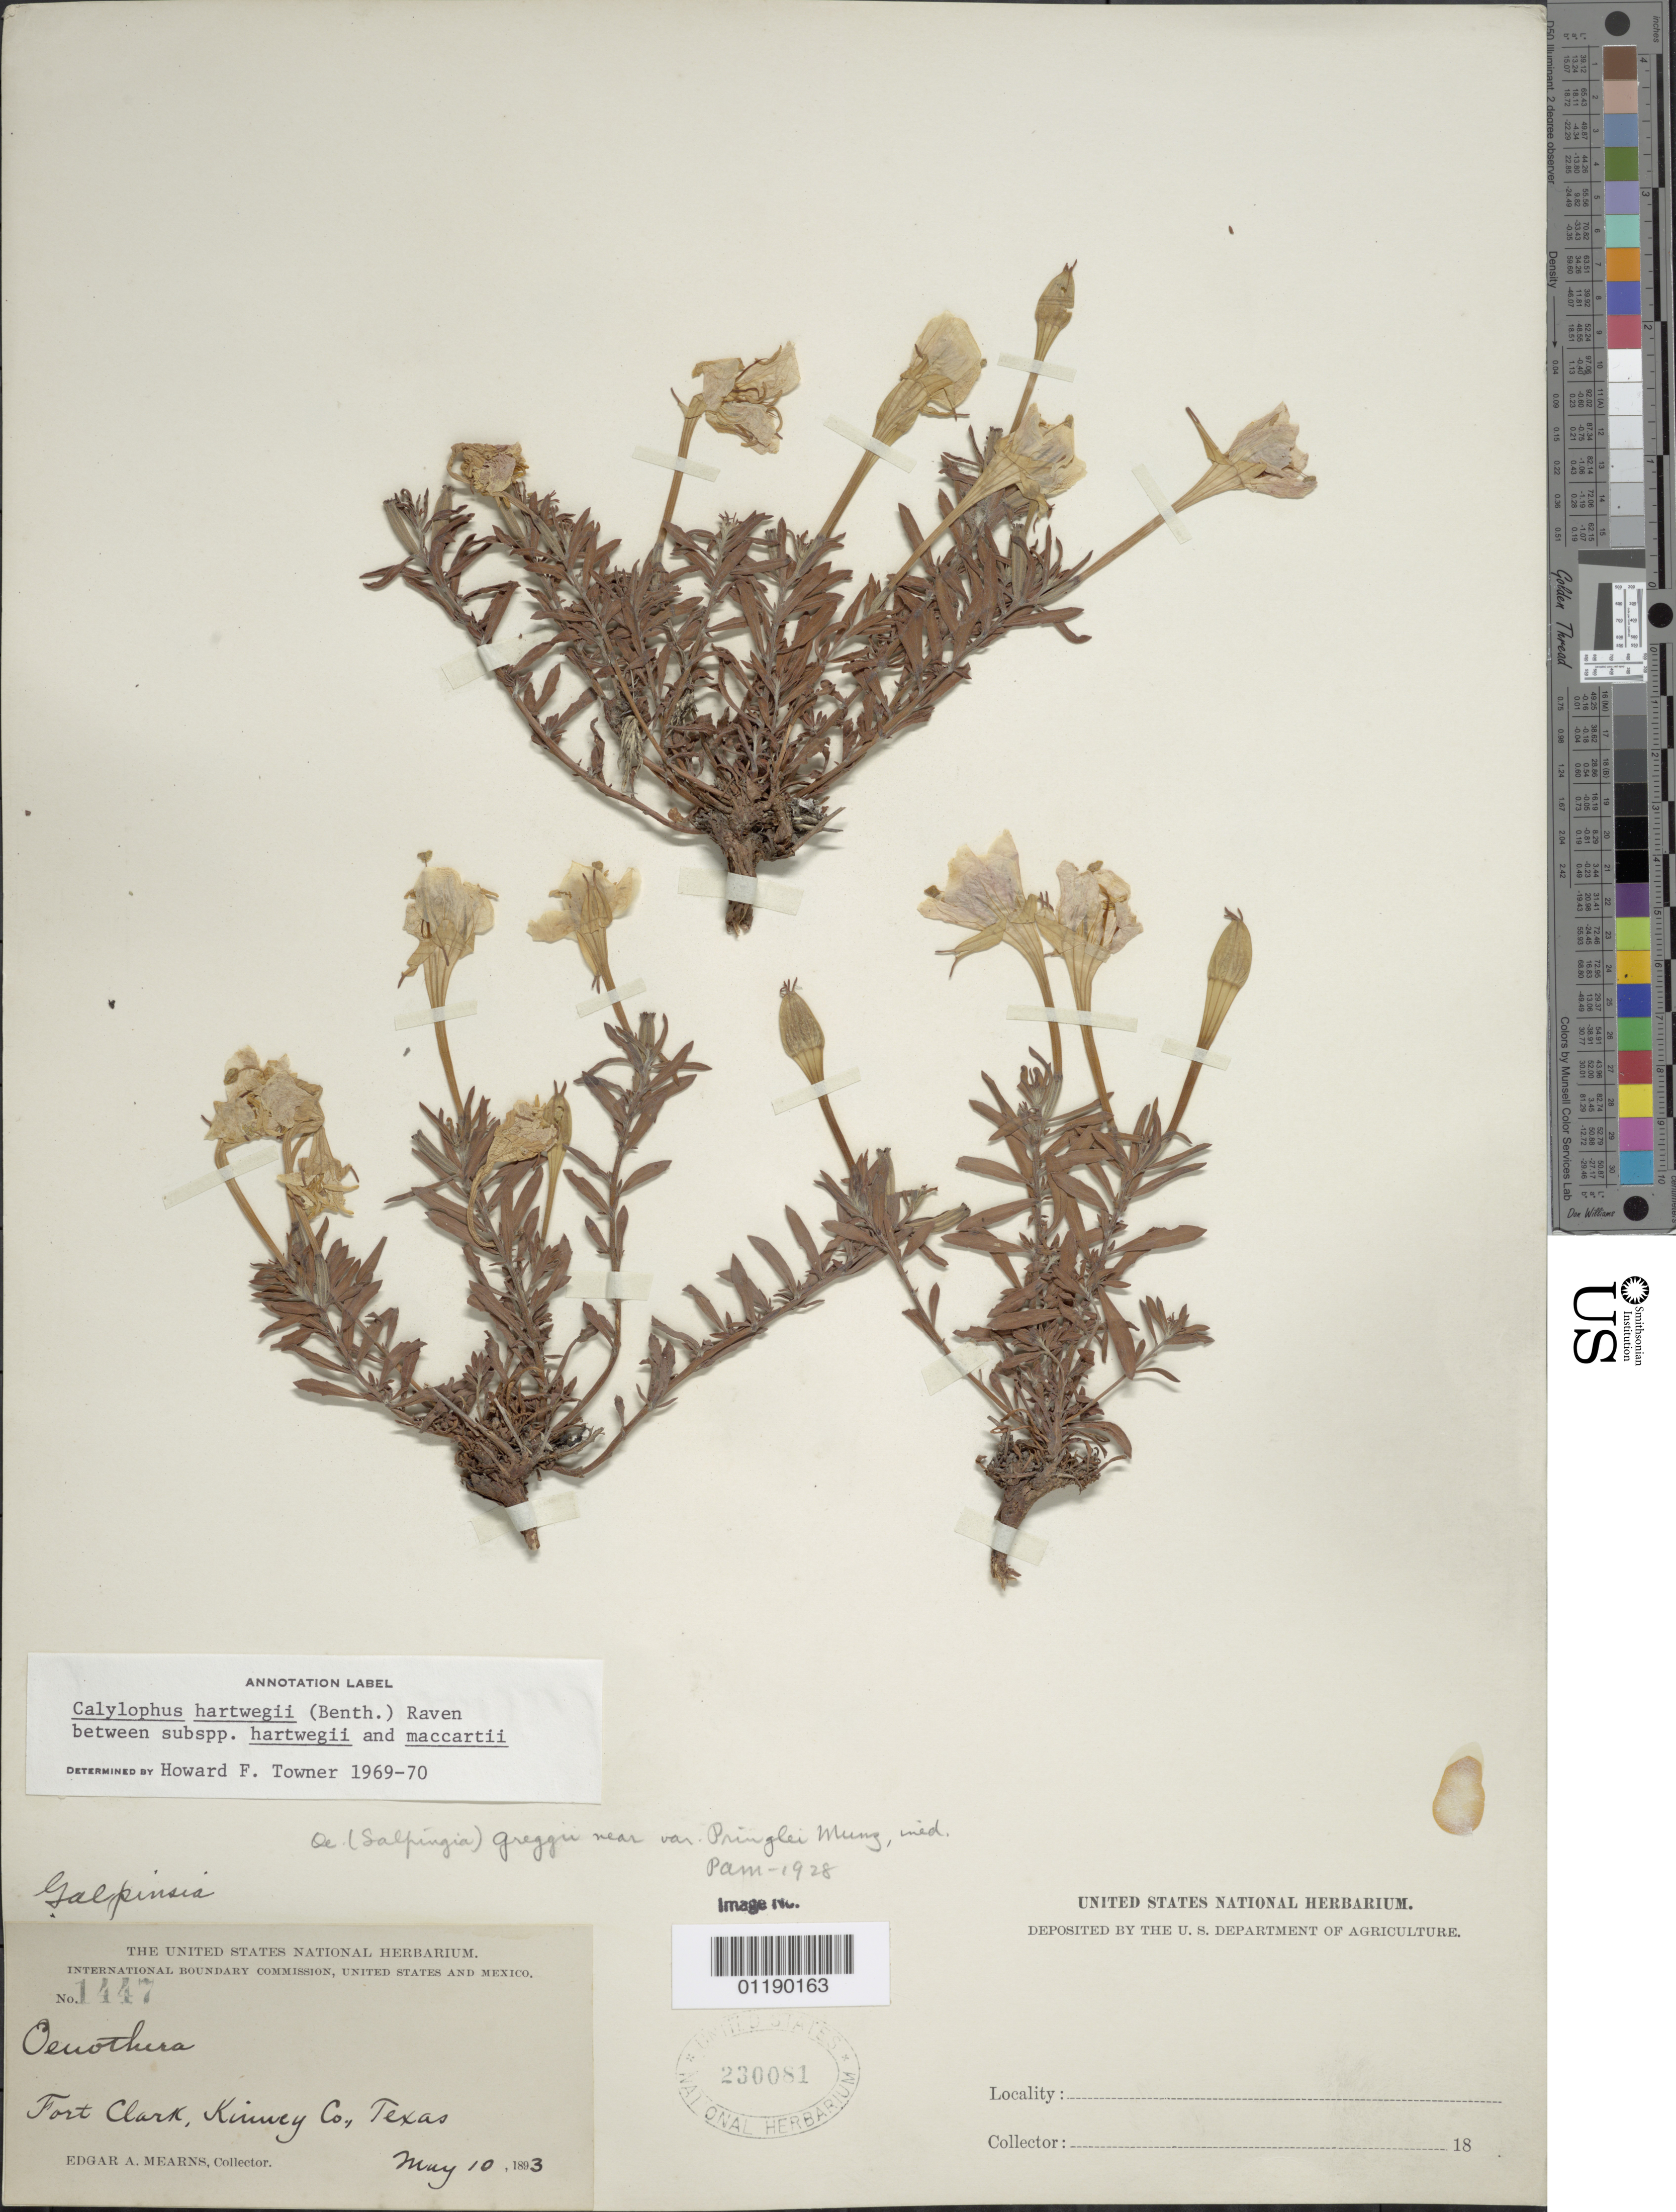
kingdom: Plantae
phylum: Tracheophyta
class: Magnoliopsida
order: Myrtales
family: Onagraceae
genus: Oenothera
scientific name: Oenothera hartwegii subsp. hartwegii x O. hartwegii subsp. maccartii (Shinners) W.L. Wagner & Hoch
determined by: Towner, H. F.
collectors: E. A. Mearns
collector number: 1447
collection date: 1893-05-10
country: United States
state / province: Texas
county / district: Kinney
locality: Fort Clark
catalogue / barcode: US 230081